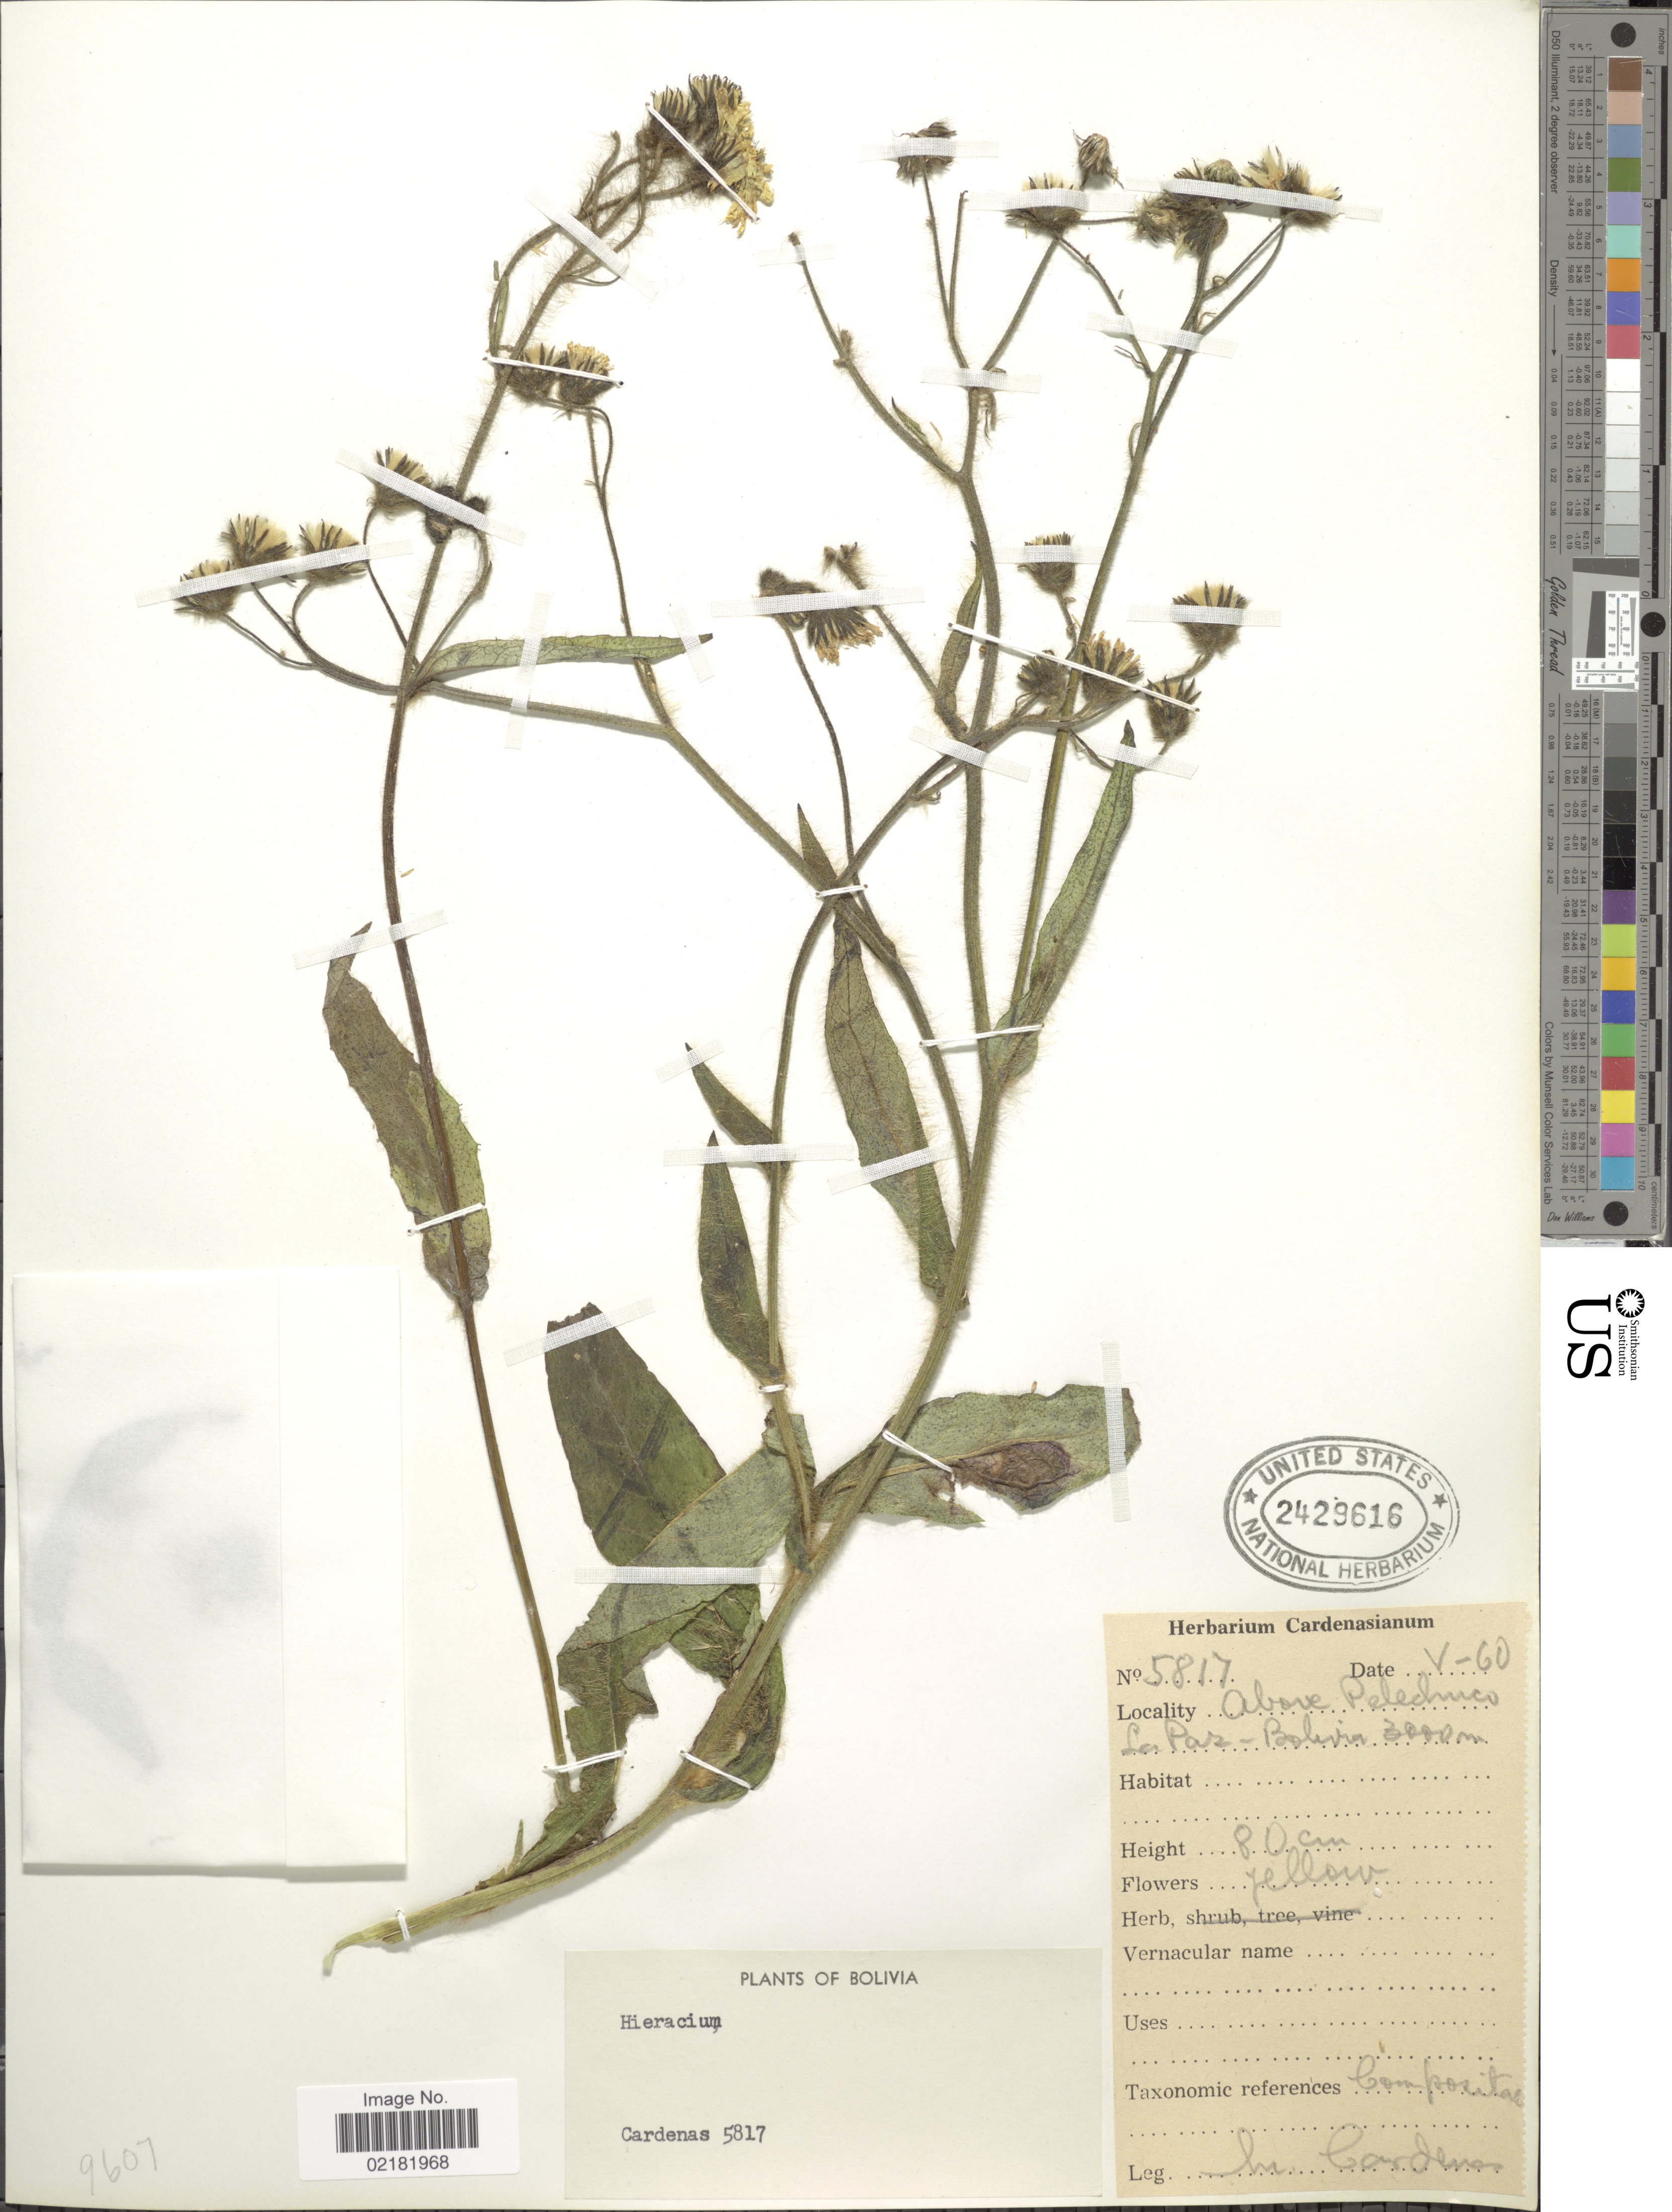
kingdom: Plantae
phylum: Tracheophyta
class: Magnoliopsida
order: Asterales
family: Asteraceae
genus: Hieracium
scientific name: Hieracium repandulare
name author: Druce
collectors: M. Cárdenas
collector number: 5817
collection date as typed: Transcribed d/m/y: /5/60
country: Bolivia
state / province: La Paz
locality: Above Pelechuco.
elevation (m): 3000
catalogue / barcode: US 2429616